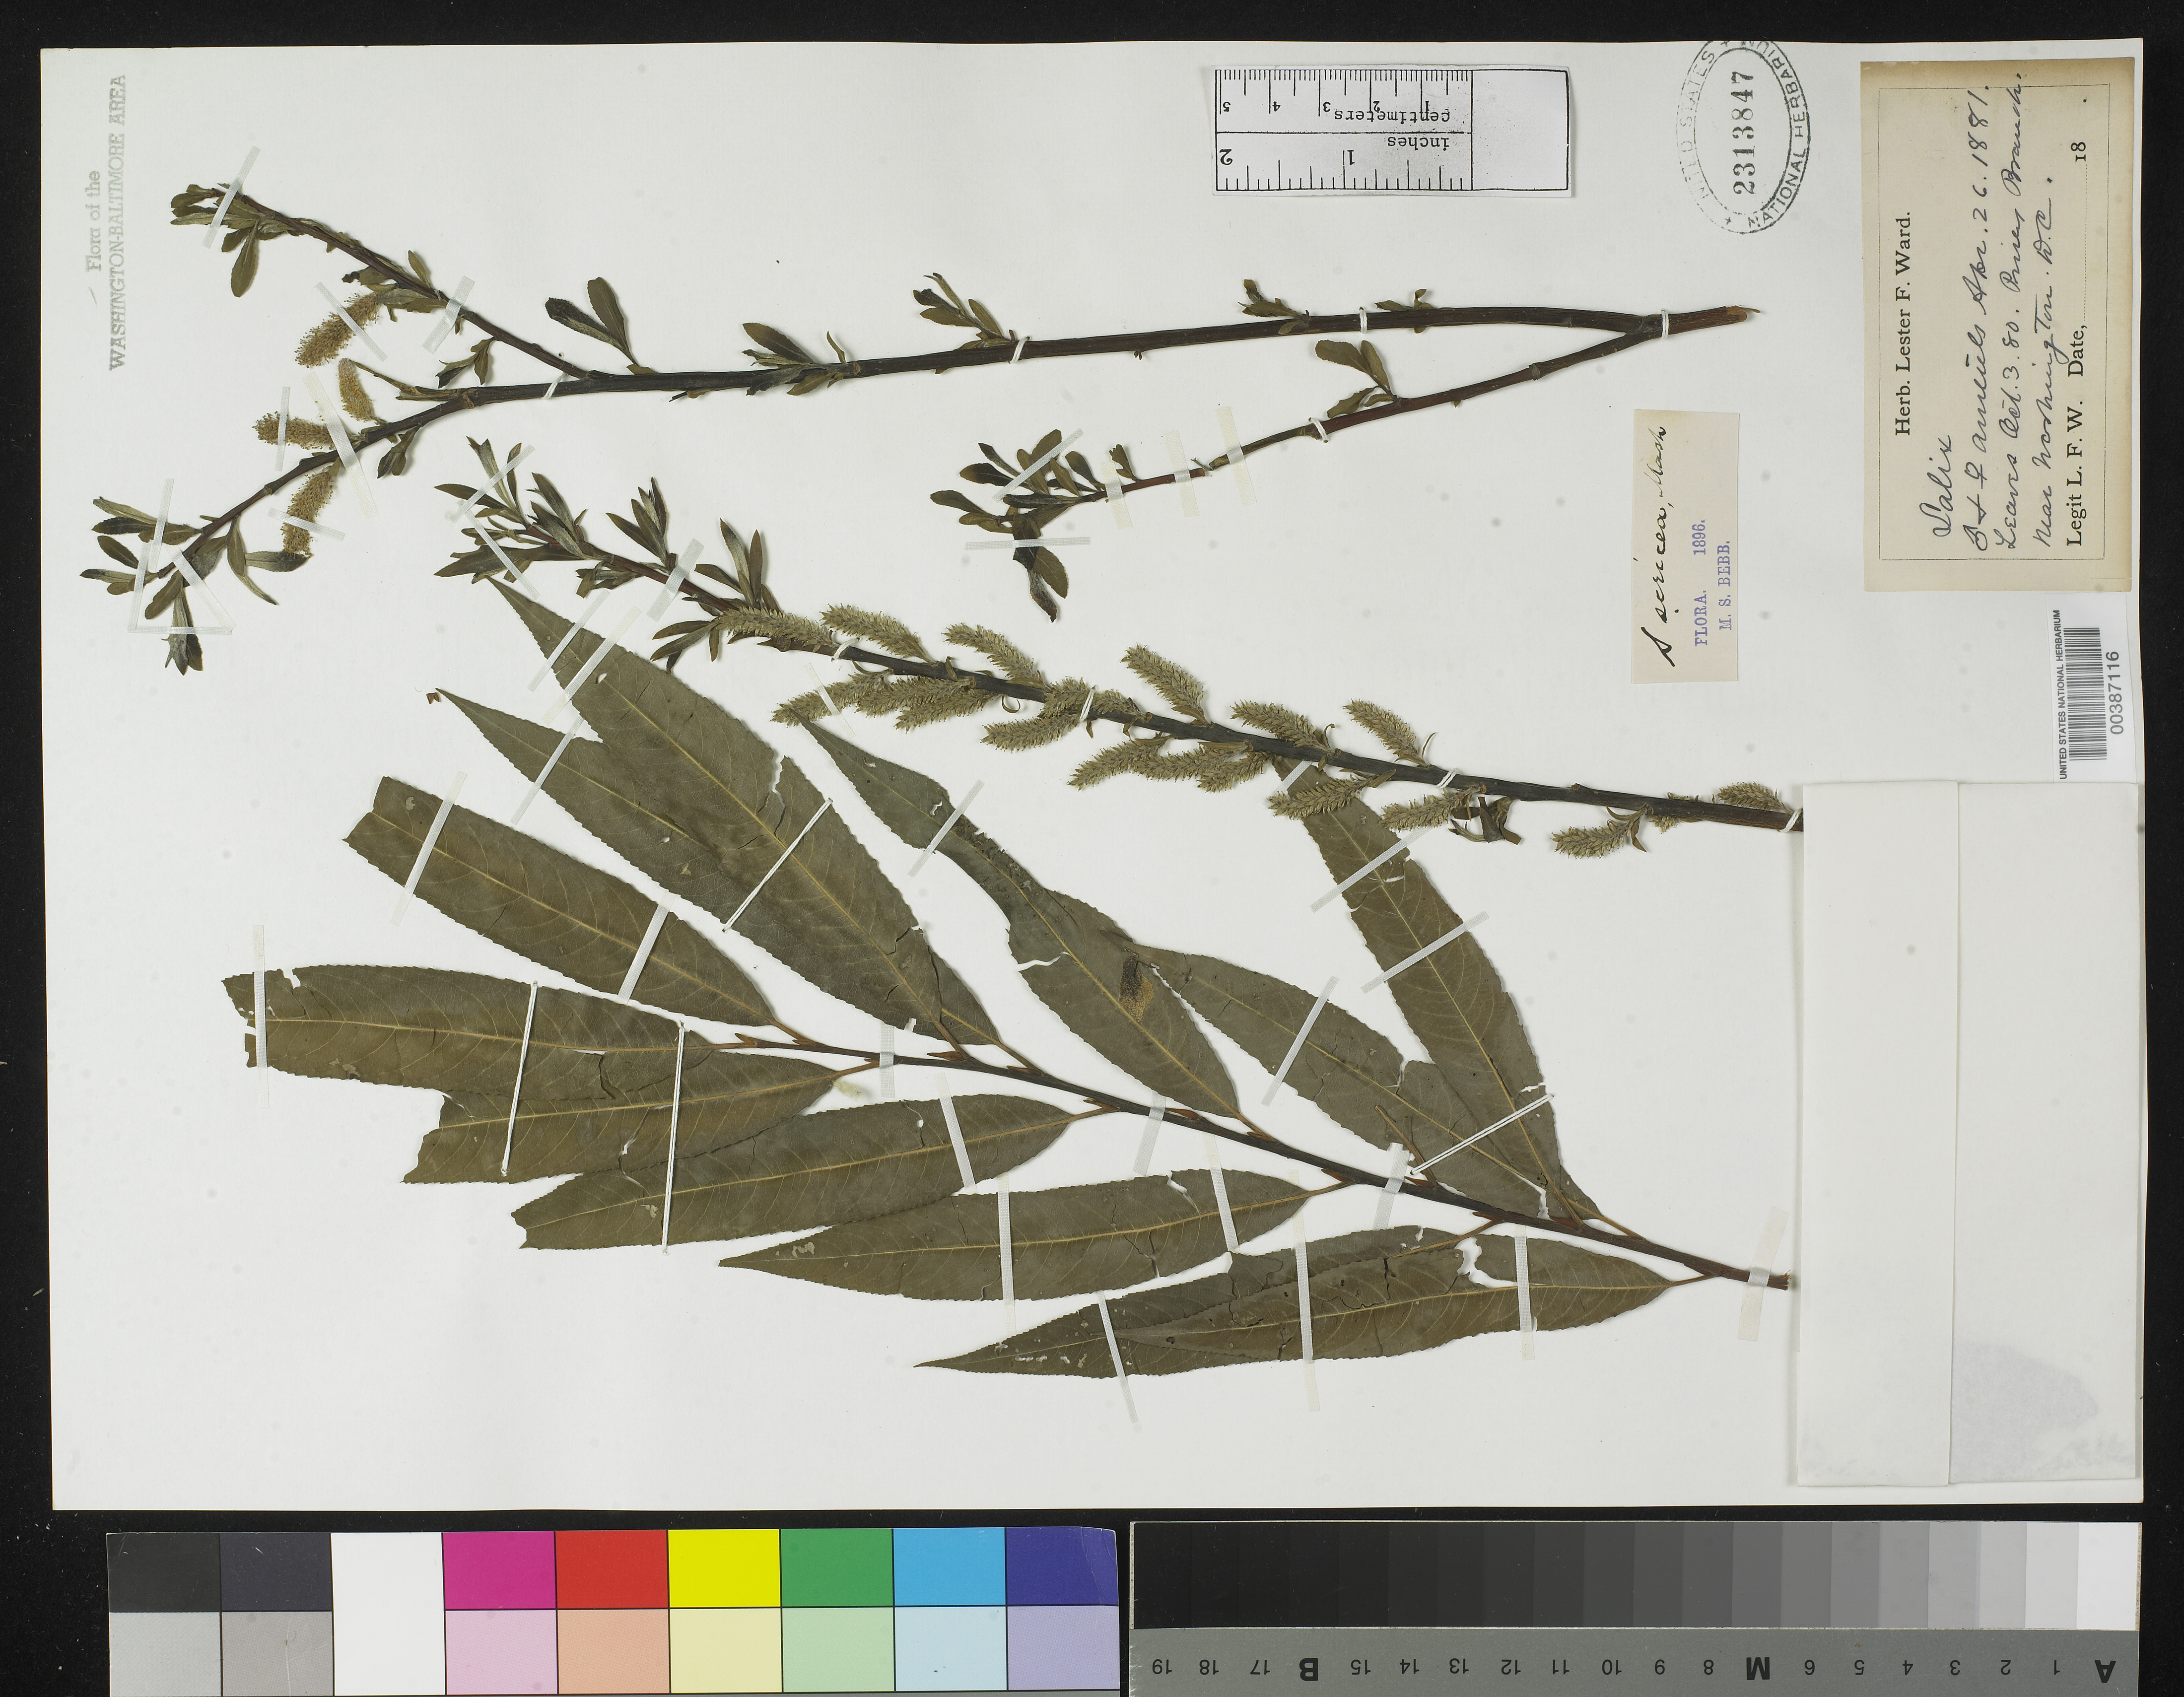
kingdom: Plantae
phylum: Tracheophyta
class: Magnoliopsida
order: Malpighiales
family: Salicaceae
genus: Salix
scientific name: Salix sericea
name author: Marshall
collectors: L. F. Ward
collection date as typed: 26 Apr 1881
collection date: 1881-04-26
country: United States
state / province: District of Columbia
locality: Piney Branch Rock Creek Park and Vicinity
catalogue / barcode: US 2313847